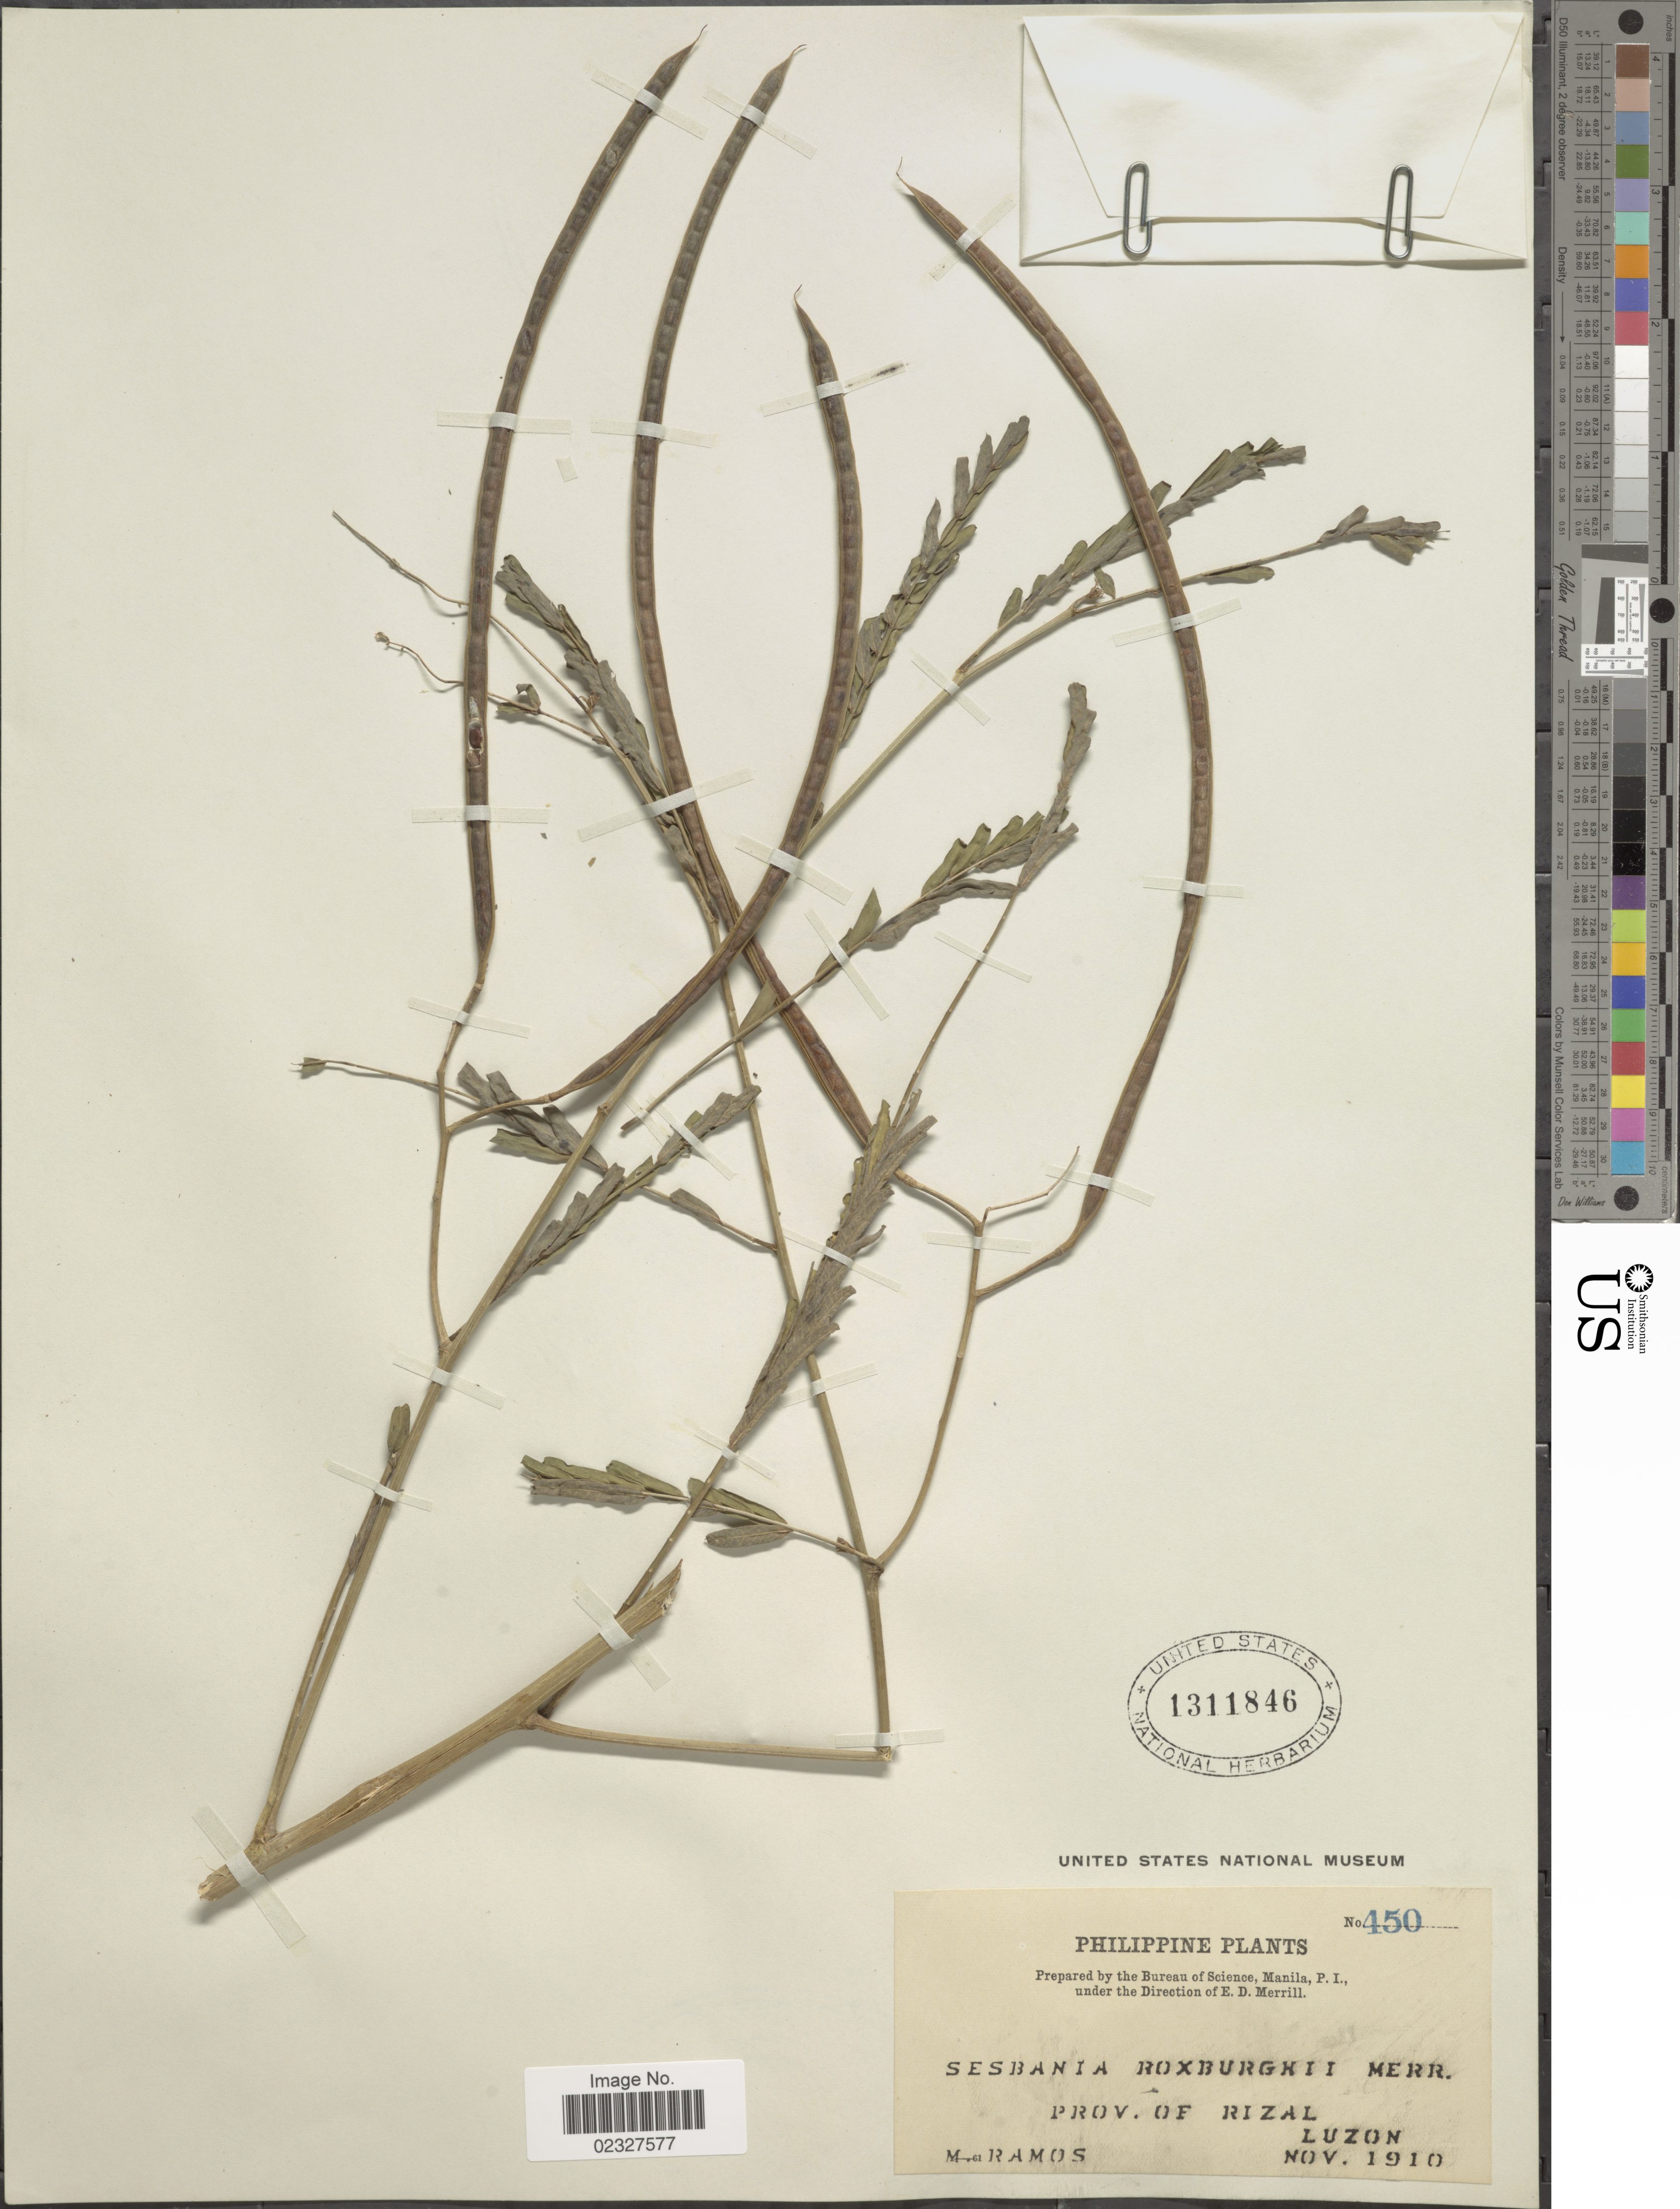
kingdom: Plantae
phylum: Tracheophyta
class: Magnoliopsida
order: Fabales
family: Fabaceae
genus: Sesbania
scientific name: Sesbania roxburghii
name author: Merr.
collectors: M. Ramos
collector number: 450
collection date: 1910-11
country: Philippines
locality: Prov. of Rizal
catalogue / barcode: US 1311846